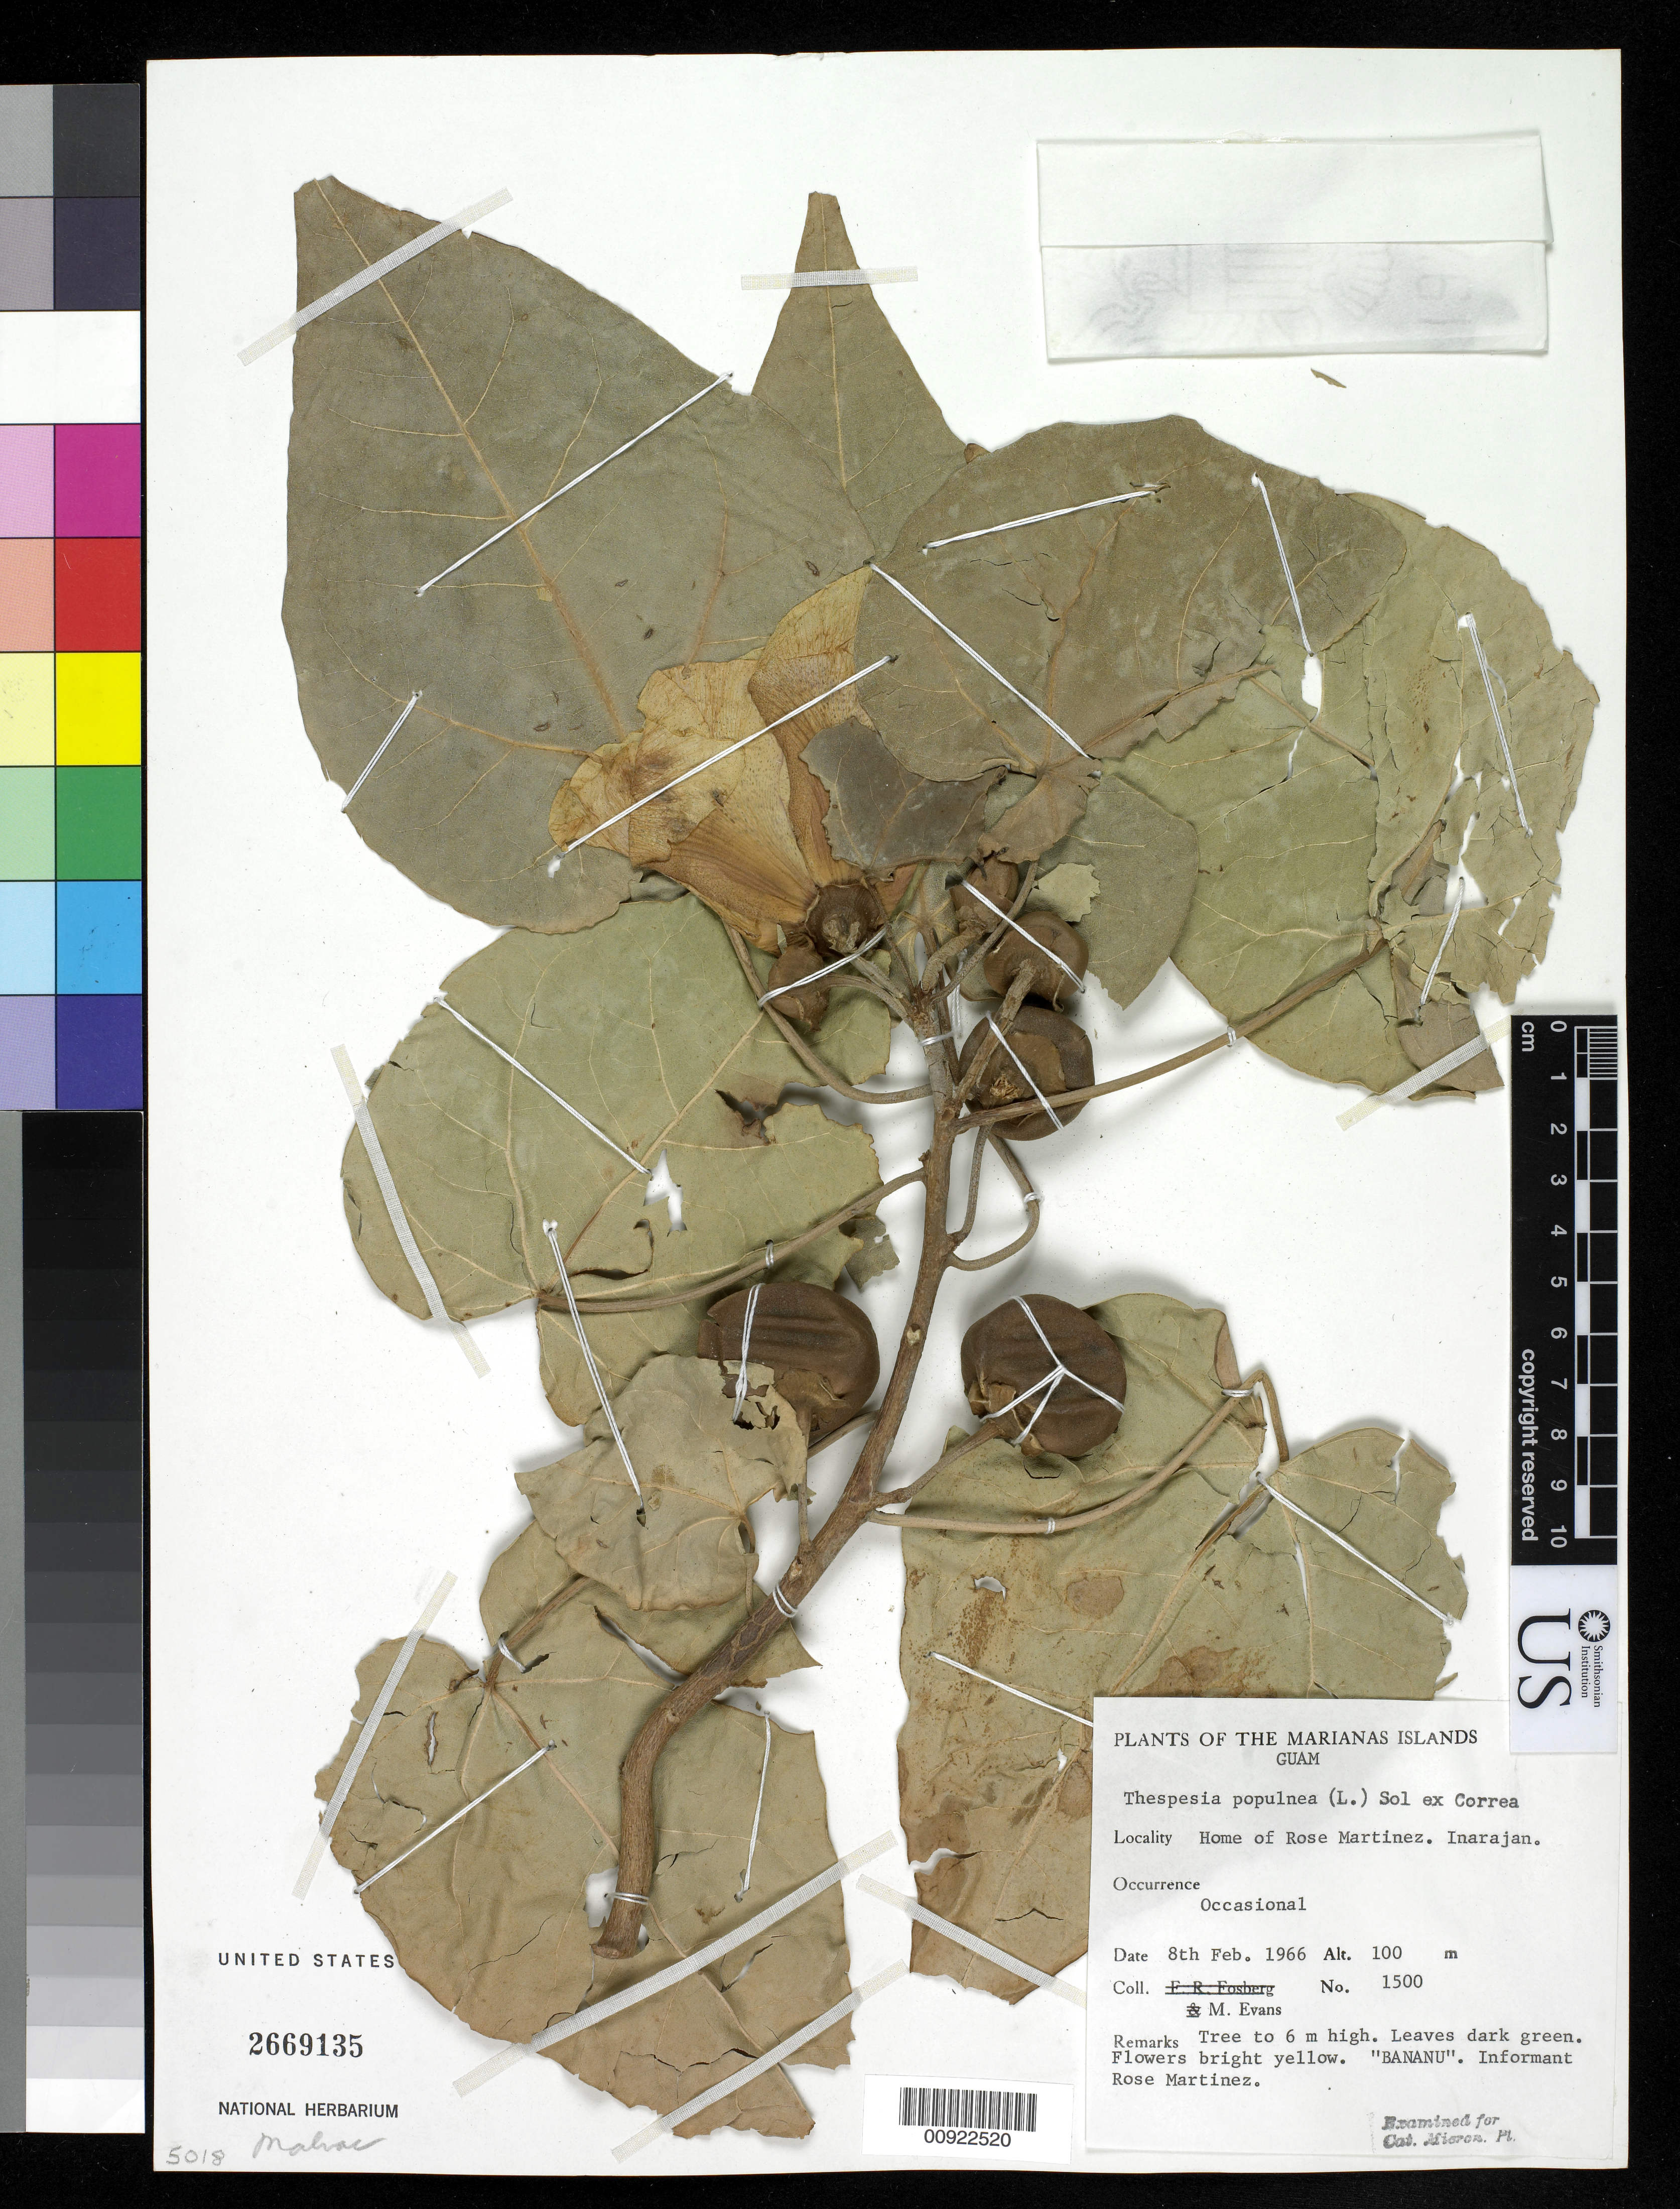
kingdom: Plantae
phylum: Tracheophyta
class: Magnoliopsida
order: Malvales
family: Malvaceae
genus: Thespesia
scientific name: Thespesia populnea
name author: (L.) Sol. ex Corrêa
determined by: Areces Berazaín, F.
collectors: M. Evans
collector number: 1500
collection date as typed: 08 Feb 1966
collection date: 1966-02-08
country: Guam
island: Guam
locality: Inarajan.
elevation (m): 100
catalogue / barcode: US 2669135